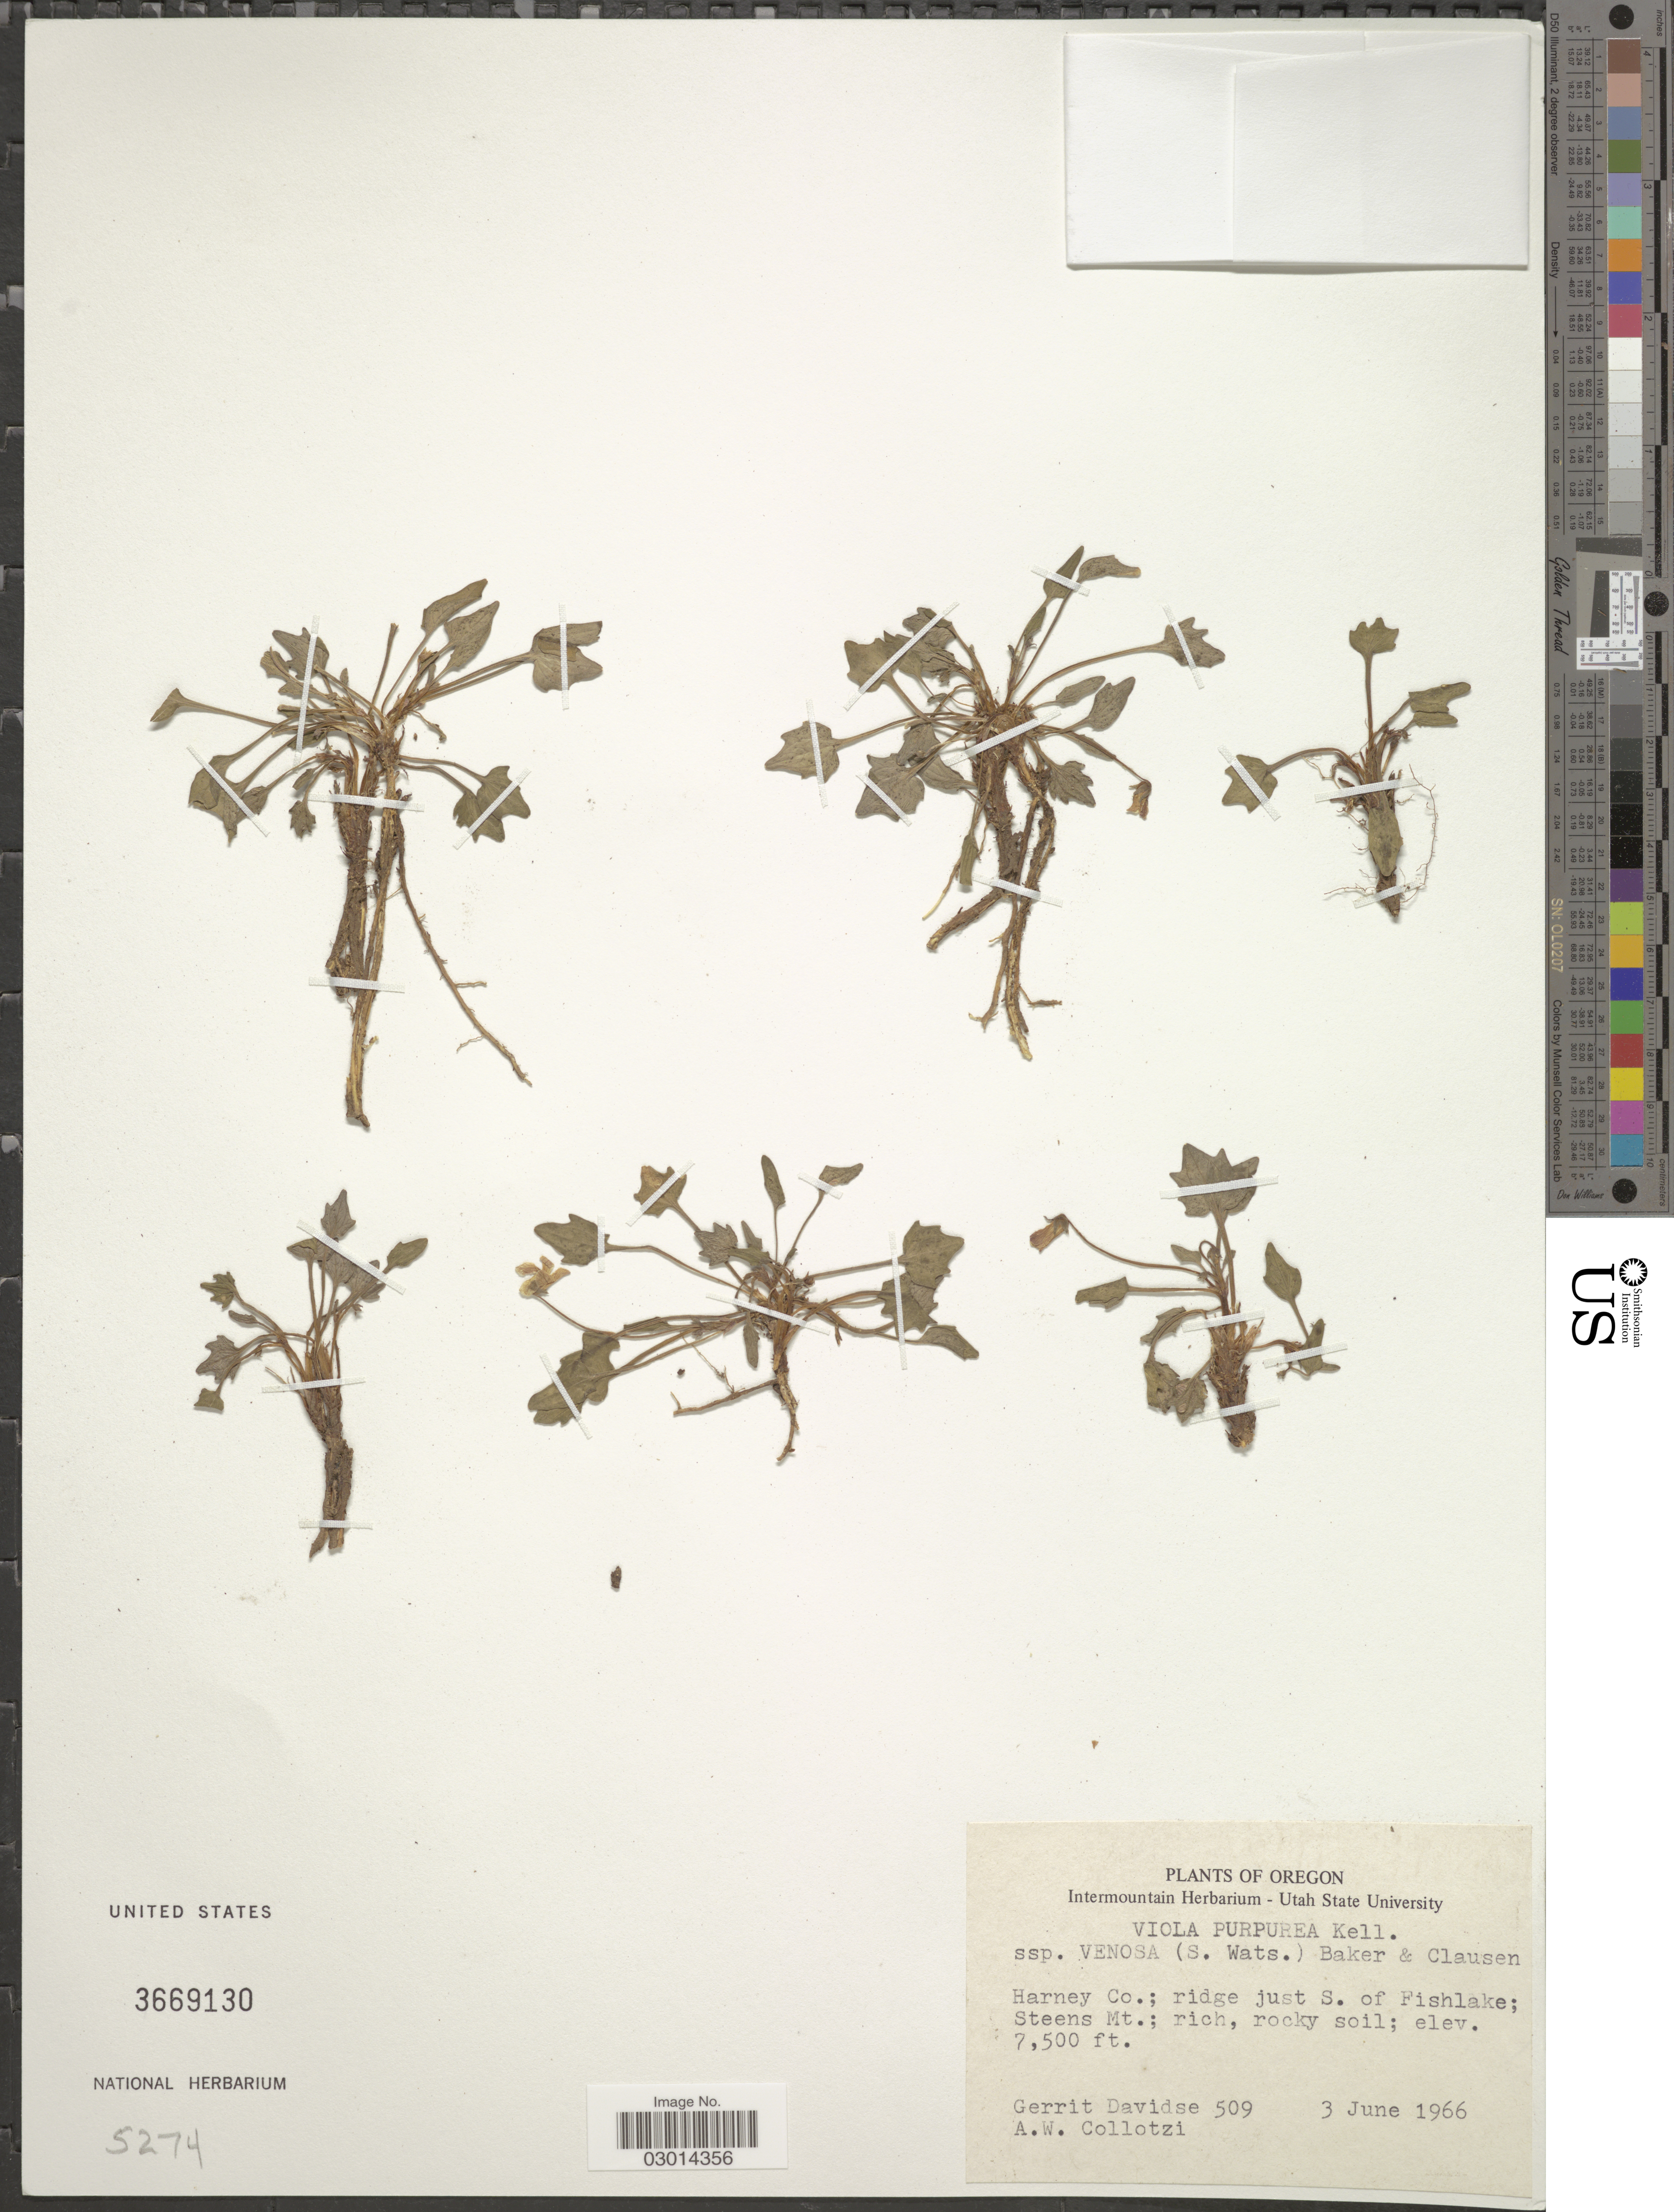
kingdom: Plantae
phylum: Tracheophyta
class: Magnoliopsida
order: Malpighiales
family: Violaceae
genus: Viola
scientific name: Viola purpurea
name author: Kellogg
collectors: G. Davidse & A. W. Collotzi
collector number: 509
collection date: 1966-06-03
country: United States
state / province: Oregon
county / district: Harney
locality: Harney Co.; ridge just S. of Fishlake; Steens Mt.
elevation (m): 2286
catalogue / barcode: US 3669130